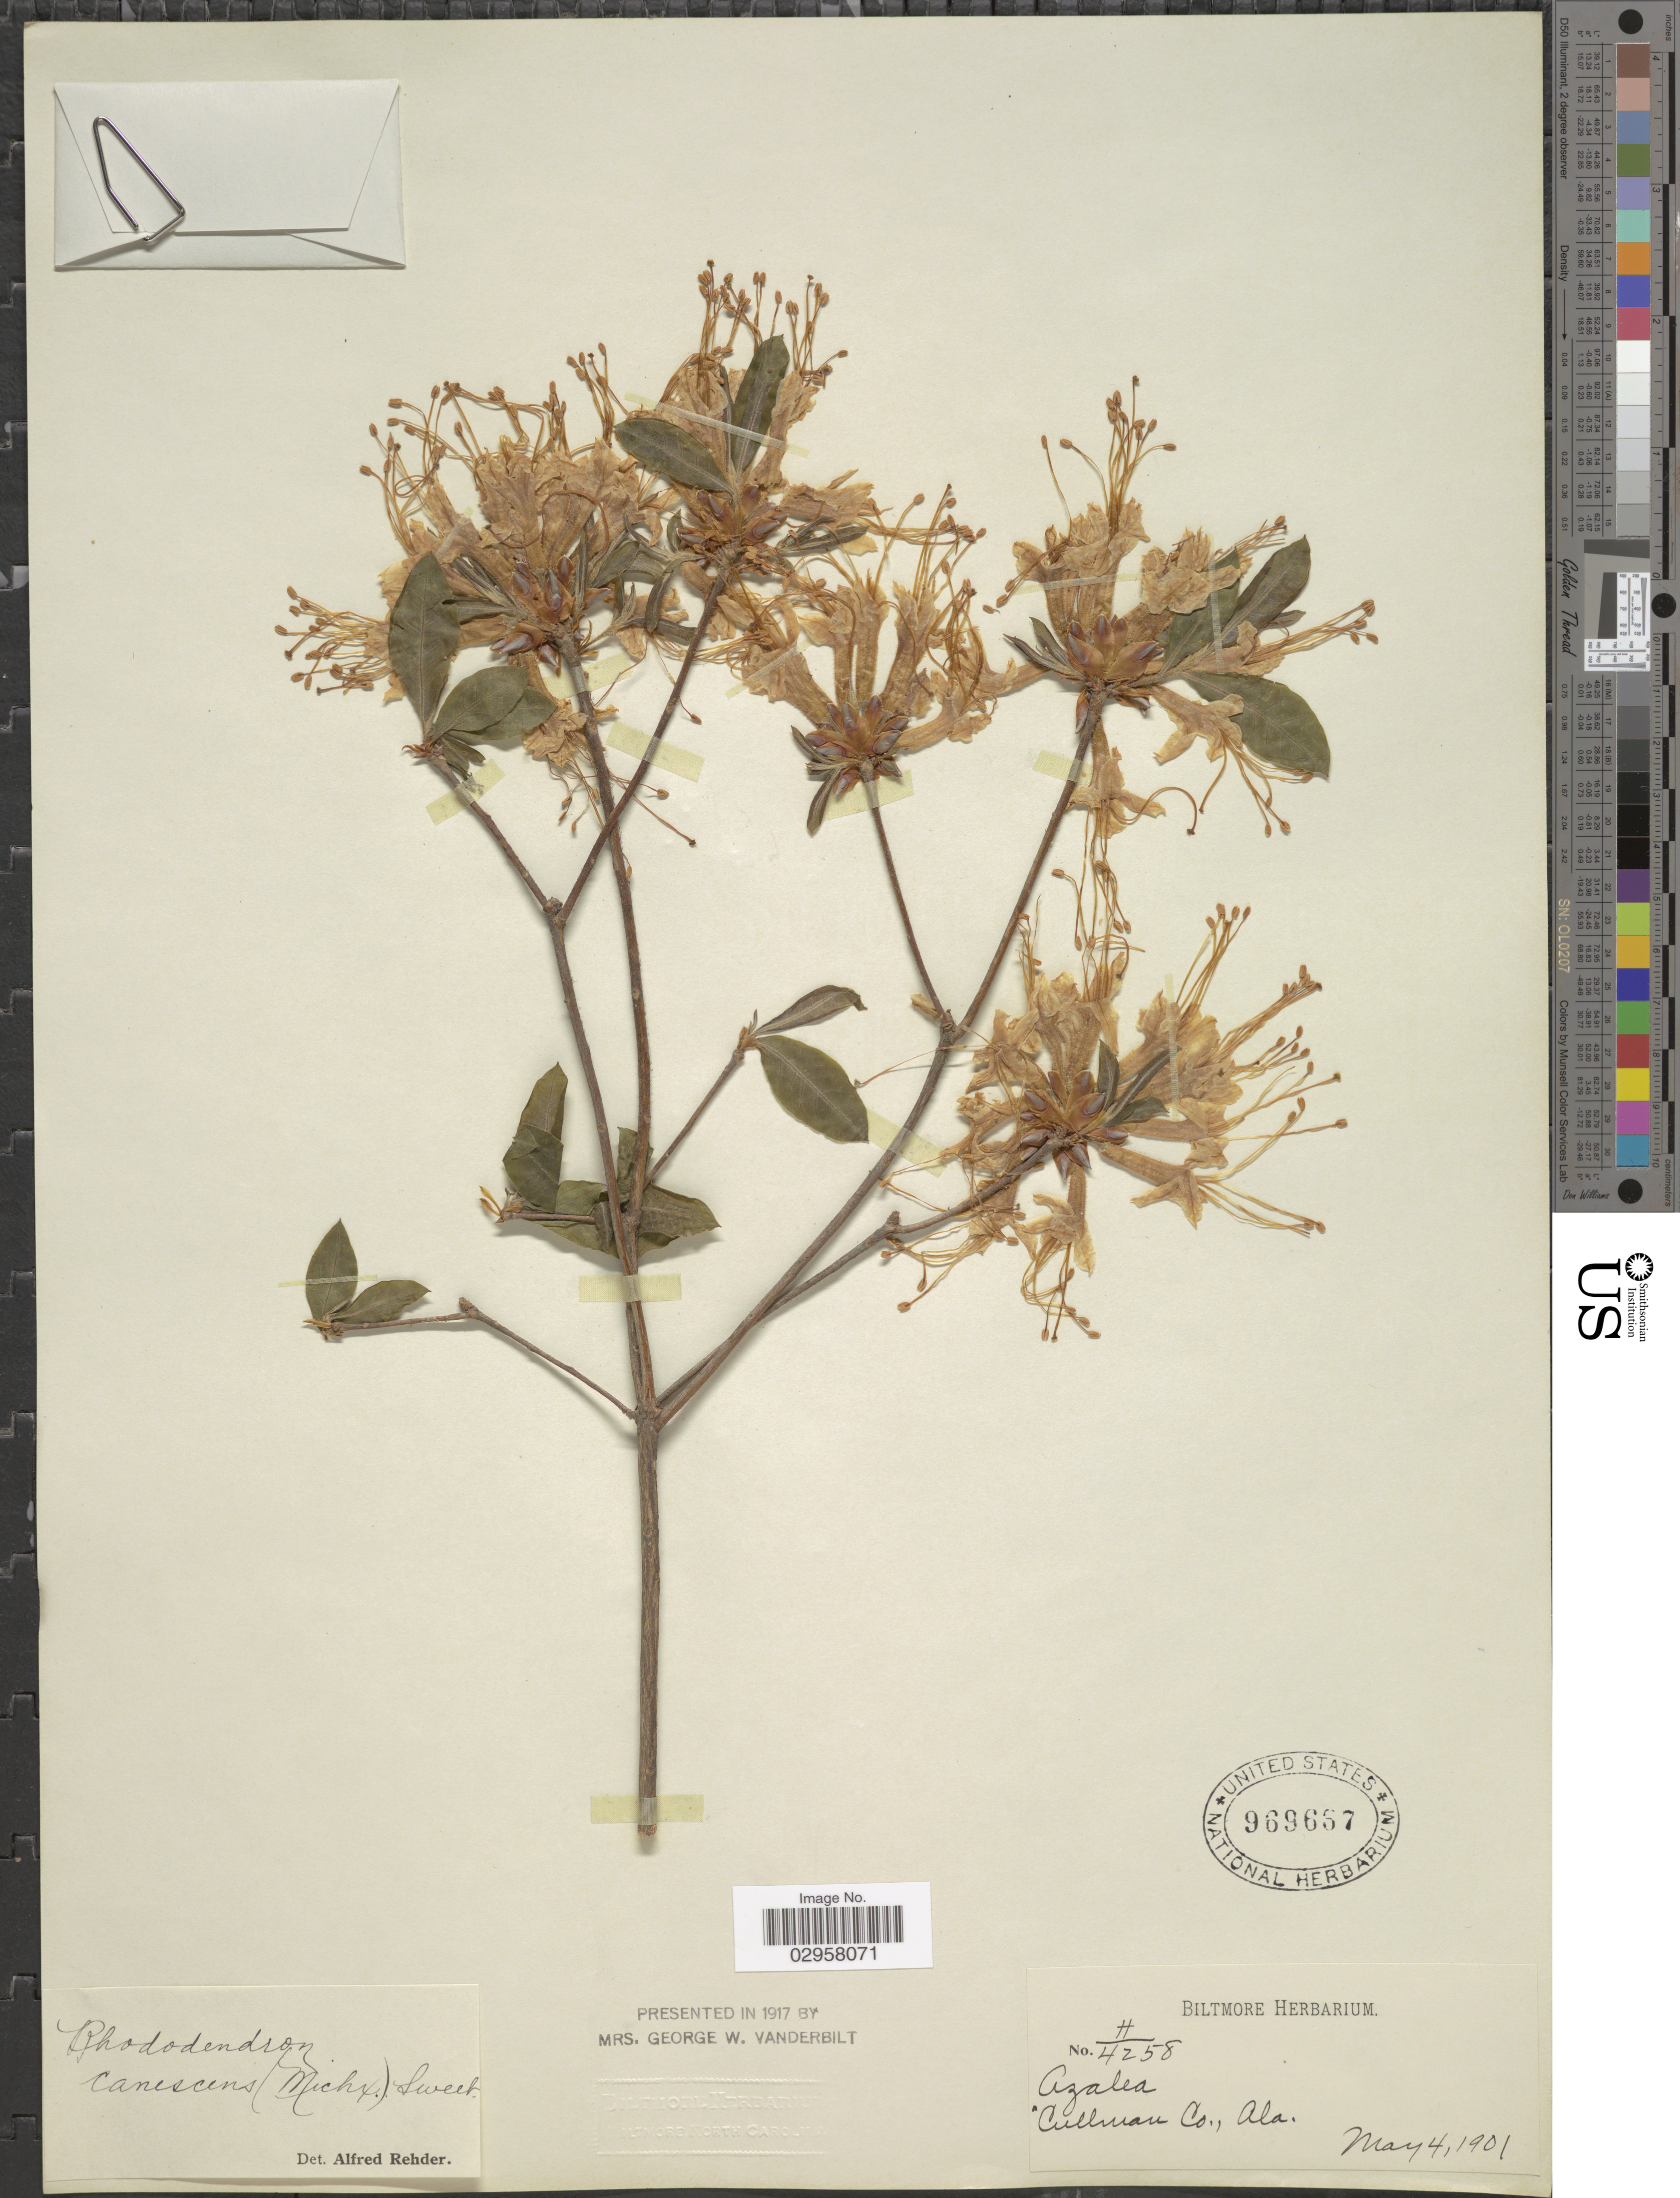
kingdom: Plantae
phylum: Tracheophyta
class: Magnoliopsida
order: Ericales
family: Ericaceae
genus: Rhododendron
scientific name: Rhododendron canescens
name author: (Michx.) Sweet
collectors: ex herb. Biltmore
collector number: H/4258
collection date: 1901-05-04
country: United States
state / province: Alabama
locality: Cullman Co.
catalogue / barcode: US 969667